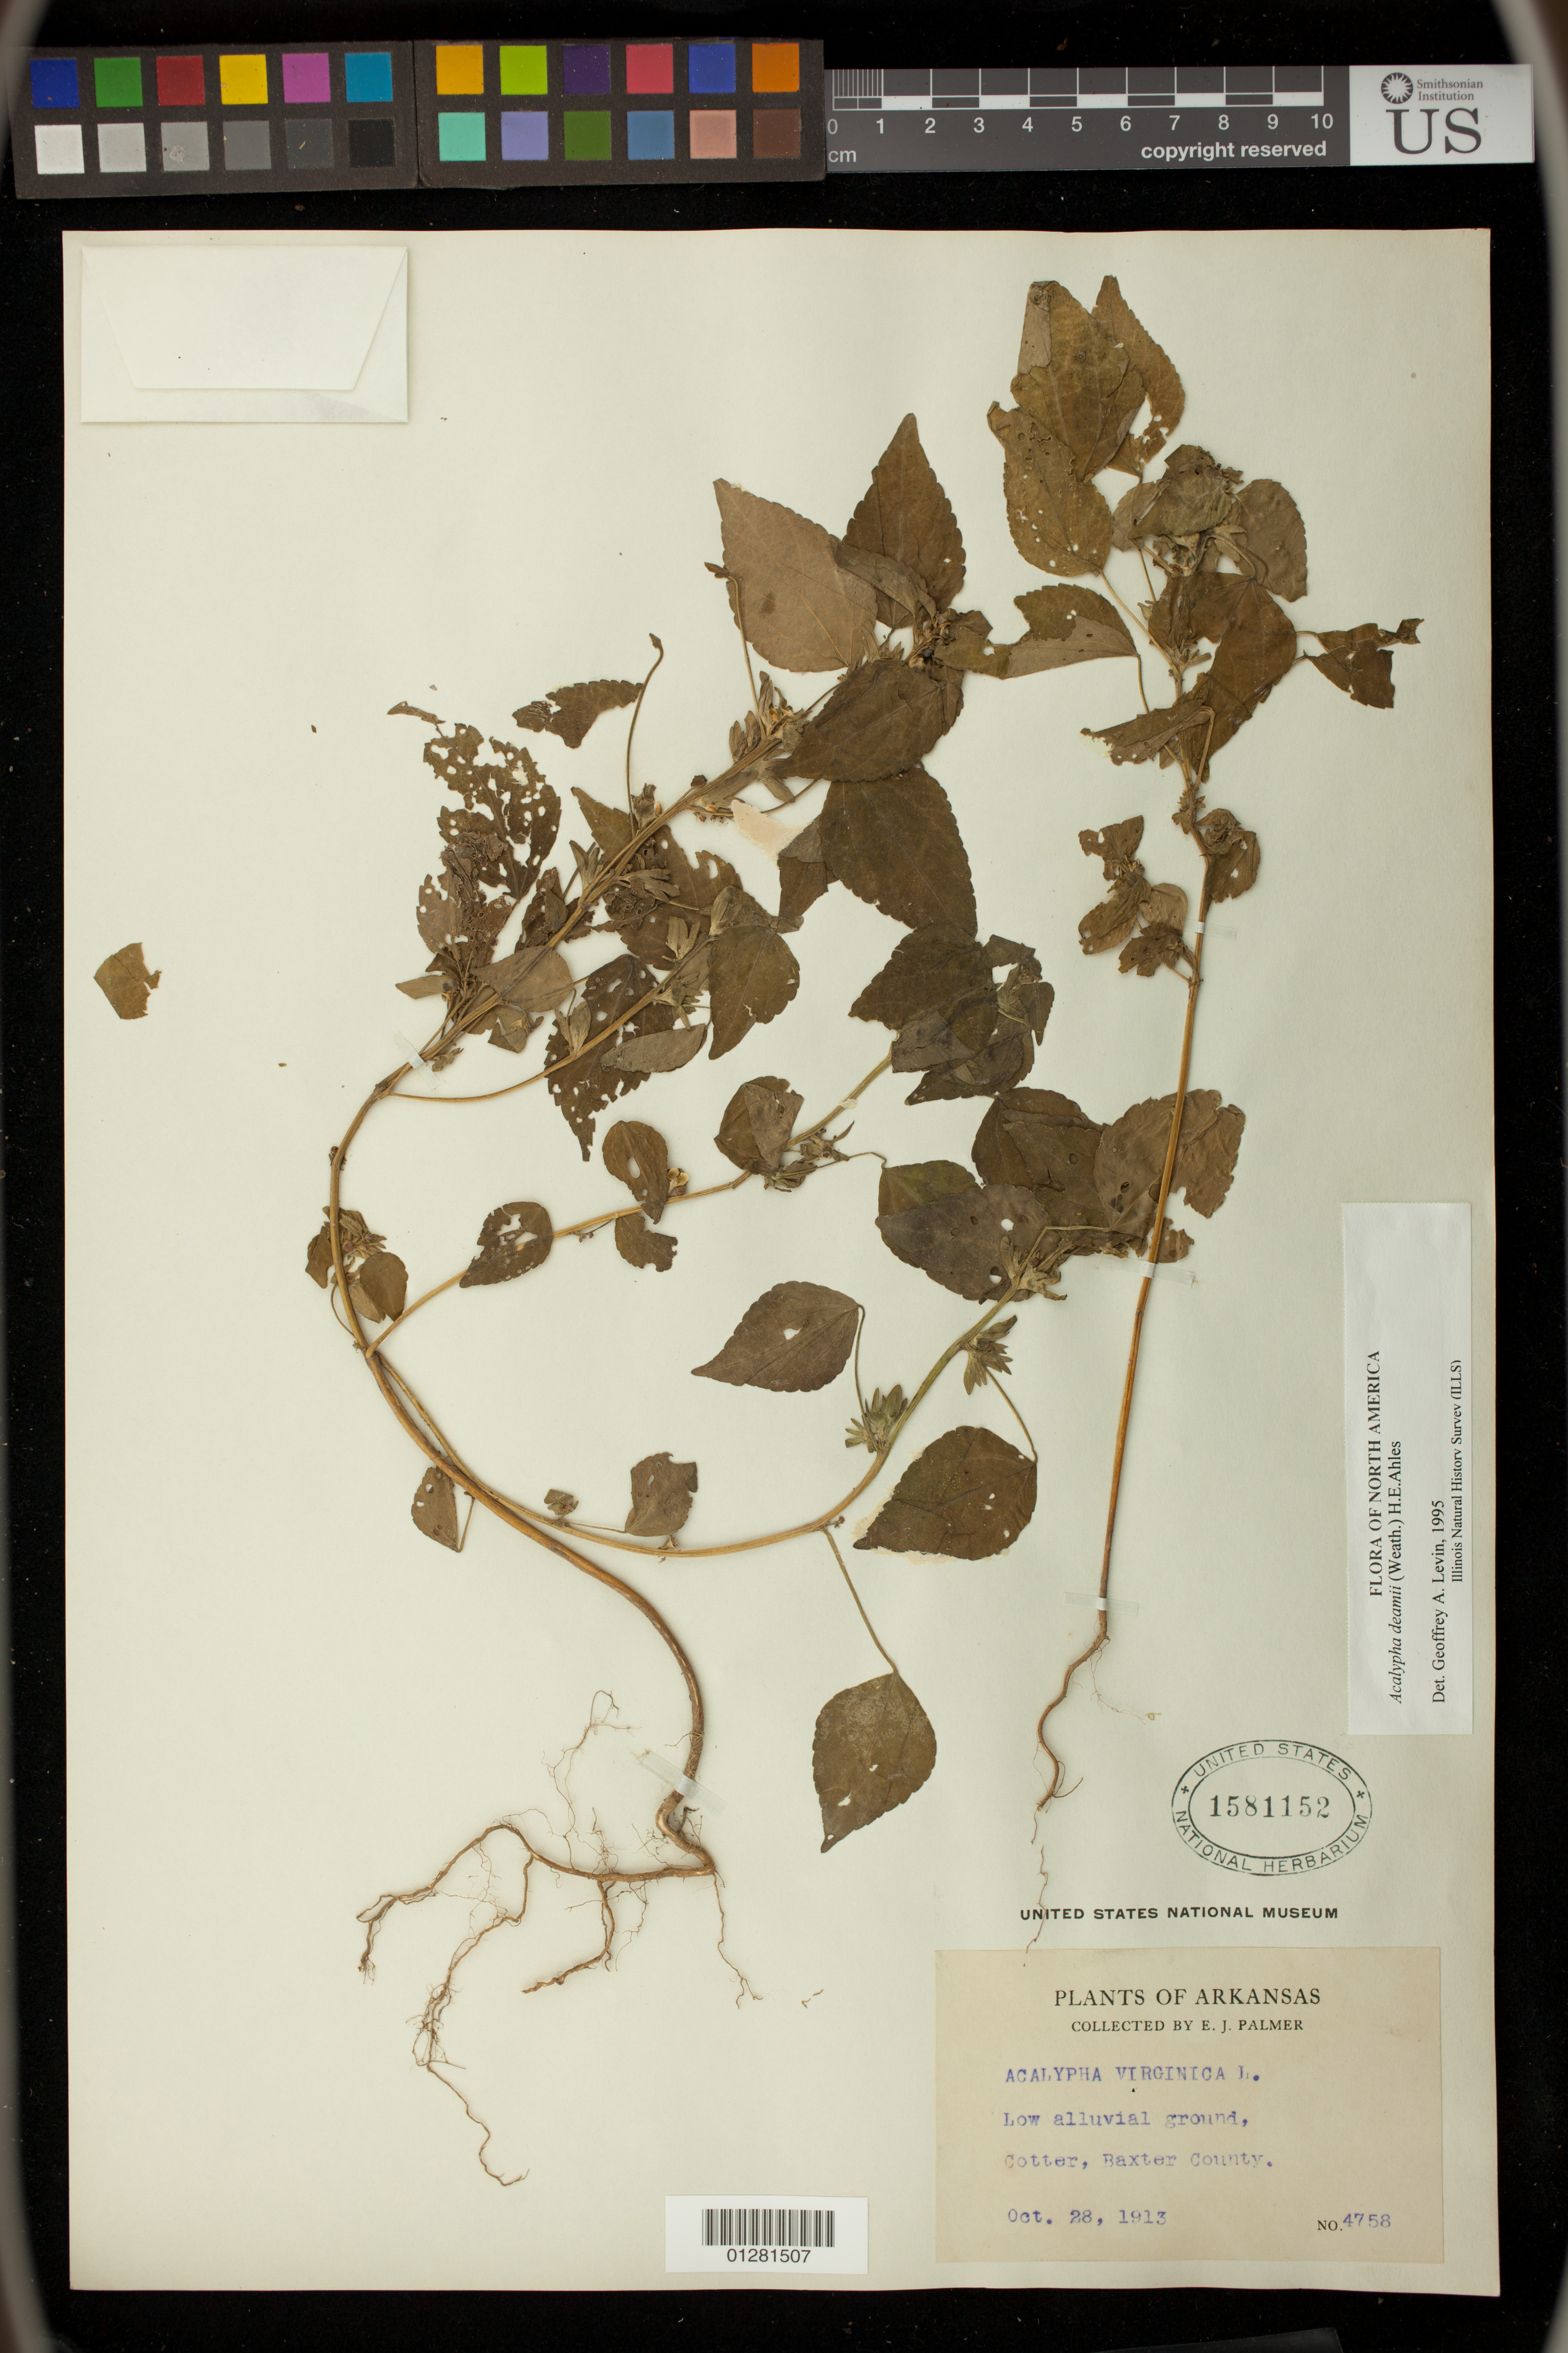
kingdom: Plantae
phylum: Tracheophyta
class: Magnoliopsida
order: Malpighiales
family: Euphorbiaceae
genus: Acalypha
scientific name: Acalypha deamii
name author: (Weath.) H.E. Ahles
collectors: E. J. Palmer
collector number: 4758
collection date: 1913-10-28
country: United States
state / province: Arkansas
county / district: Baxter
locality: Cotter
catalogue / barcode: US 1581152